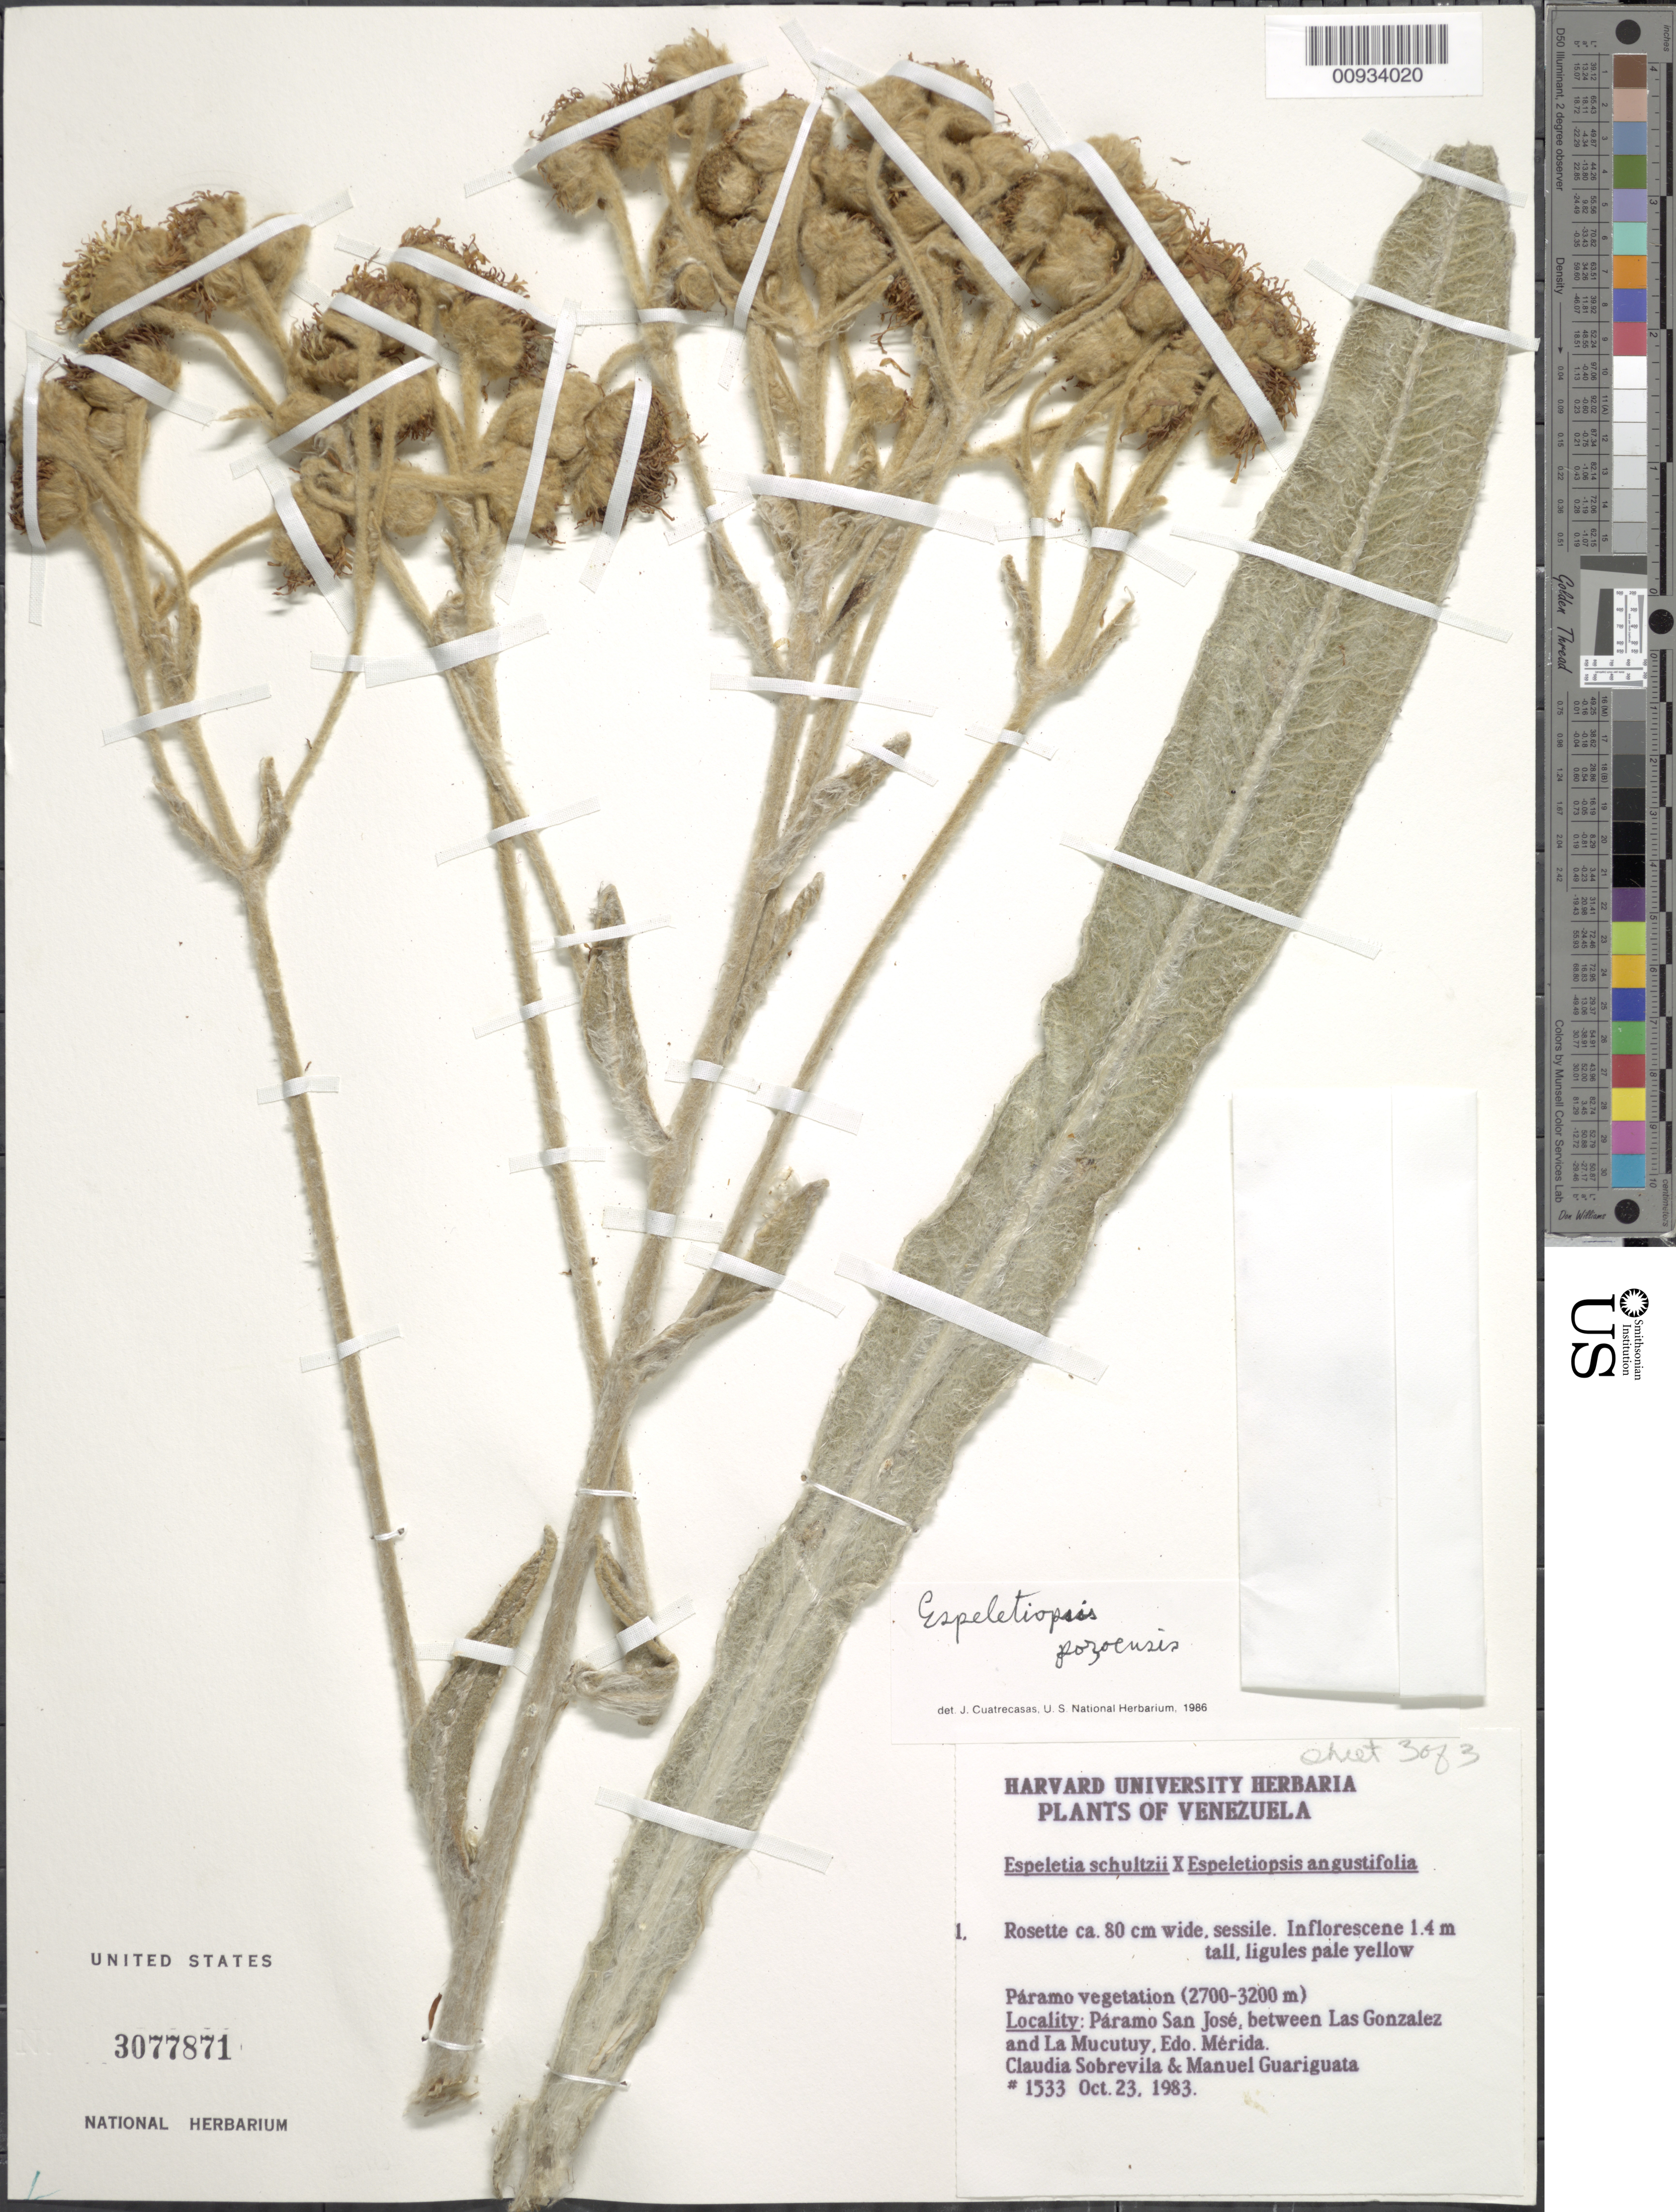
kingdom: Plantae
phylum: Tracheophyta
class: Magnoliopsida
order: Asterales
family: Asteraceae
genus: Espeletiopsis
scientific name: Espeletiopsis pozoensis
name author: (Cuatrec.) Cuatrec.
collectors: C. Sobrevila & M. Guariguata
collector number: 1533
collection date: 1983-10-23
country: Venezuela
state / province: Mérida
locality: Paramo San Jose, between Las Gonzalez and La Mucutuy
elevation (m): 2700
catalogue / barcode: US 3077871